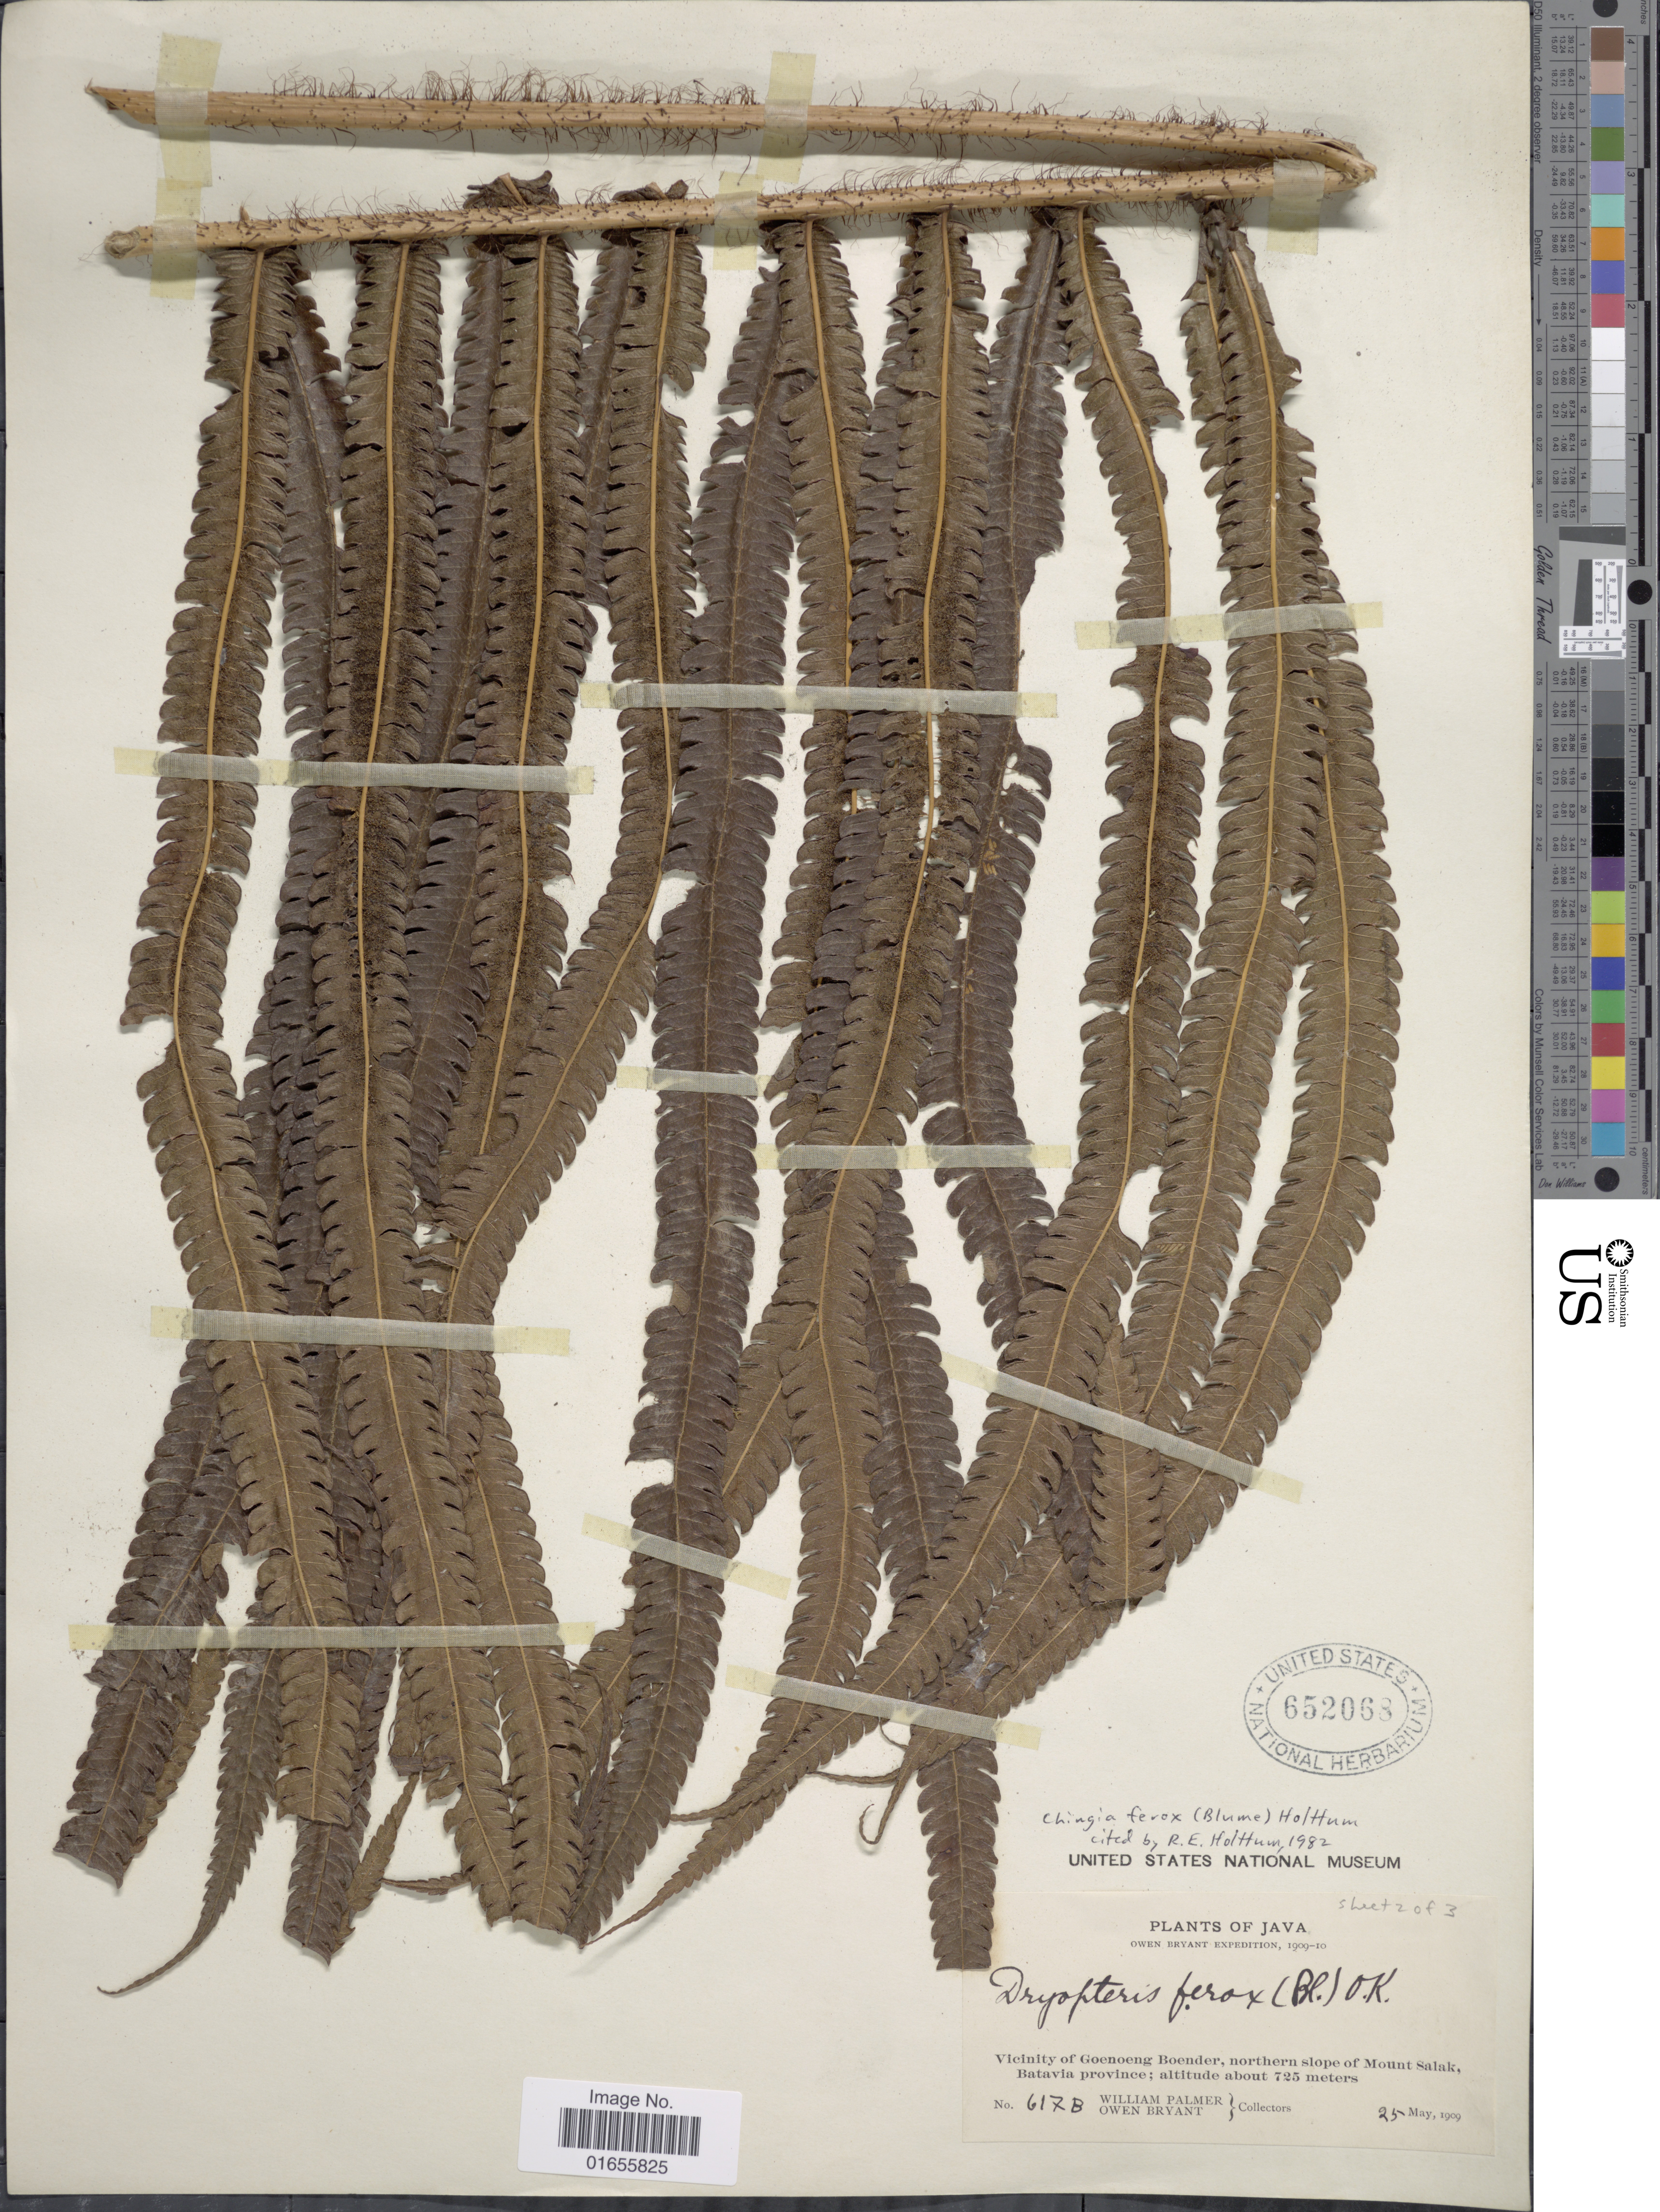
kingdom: Plantae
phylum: Tracheophyta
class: Polypodiopsida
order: Polypodiales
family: Thelypteridaceae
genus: Chingia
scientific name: Chingia ferox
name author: (Blume) Holttum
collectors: W. Palmer & O. Bryant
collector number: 617B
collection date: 1909-05-25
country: Indonesia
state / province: Java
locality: Vicinity of Goenoeng Boender, northern slope of Mount Salak, Batavia province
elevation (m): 725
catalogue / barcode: US 652068